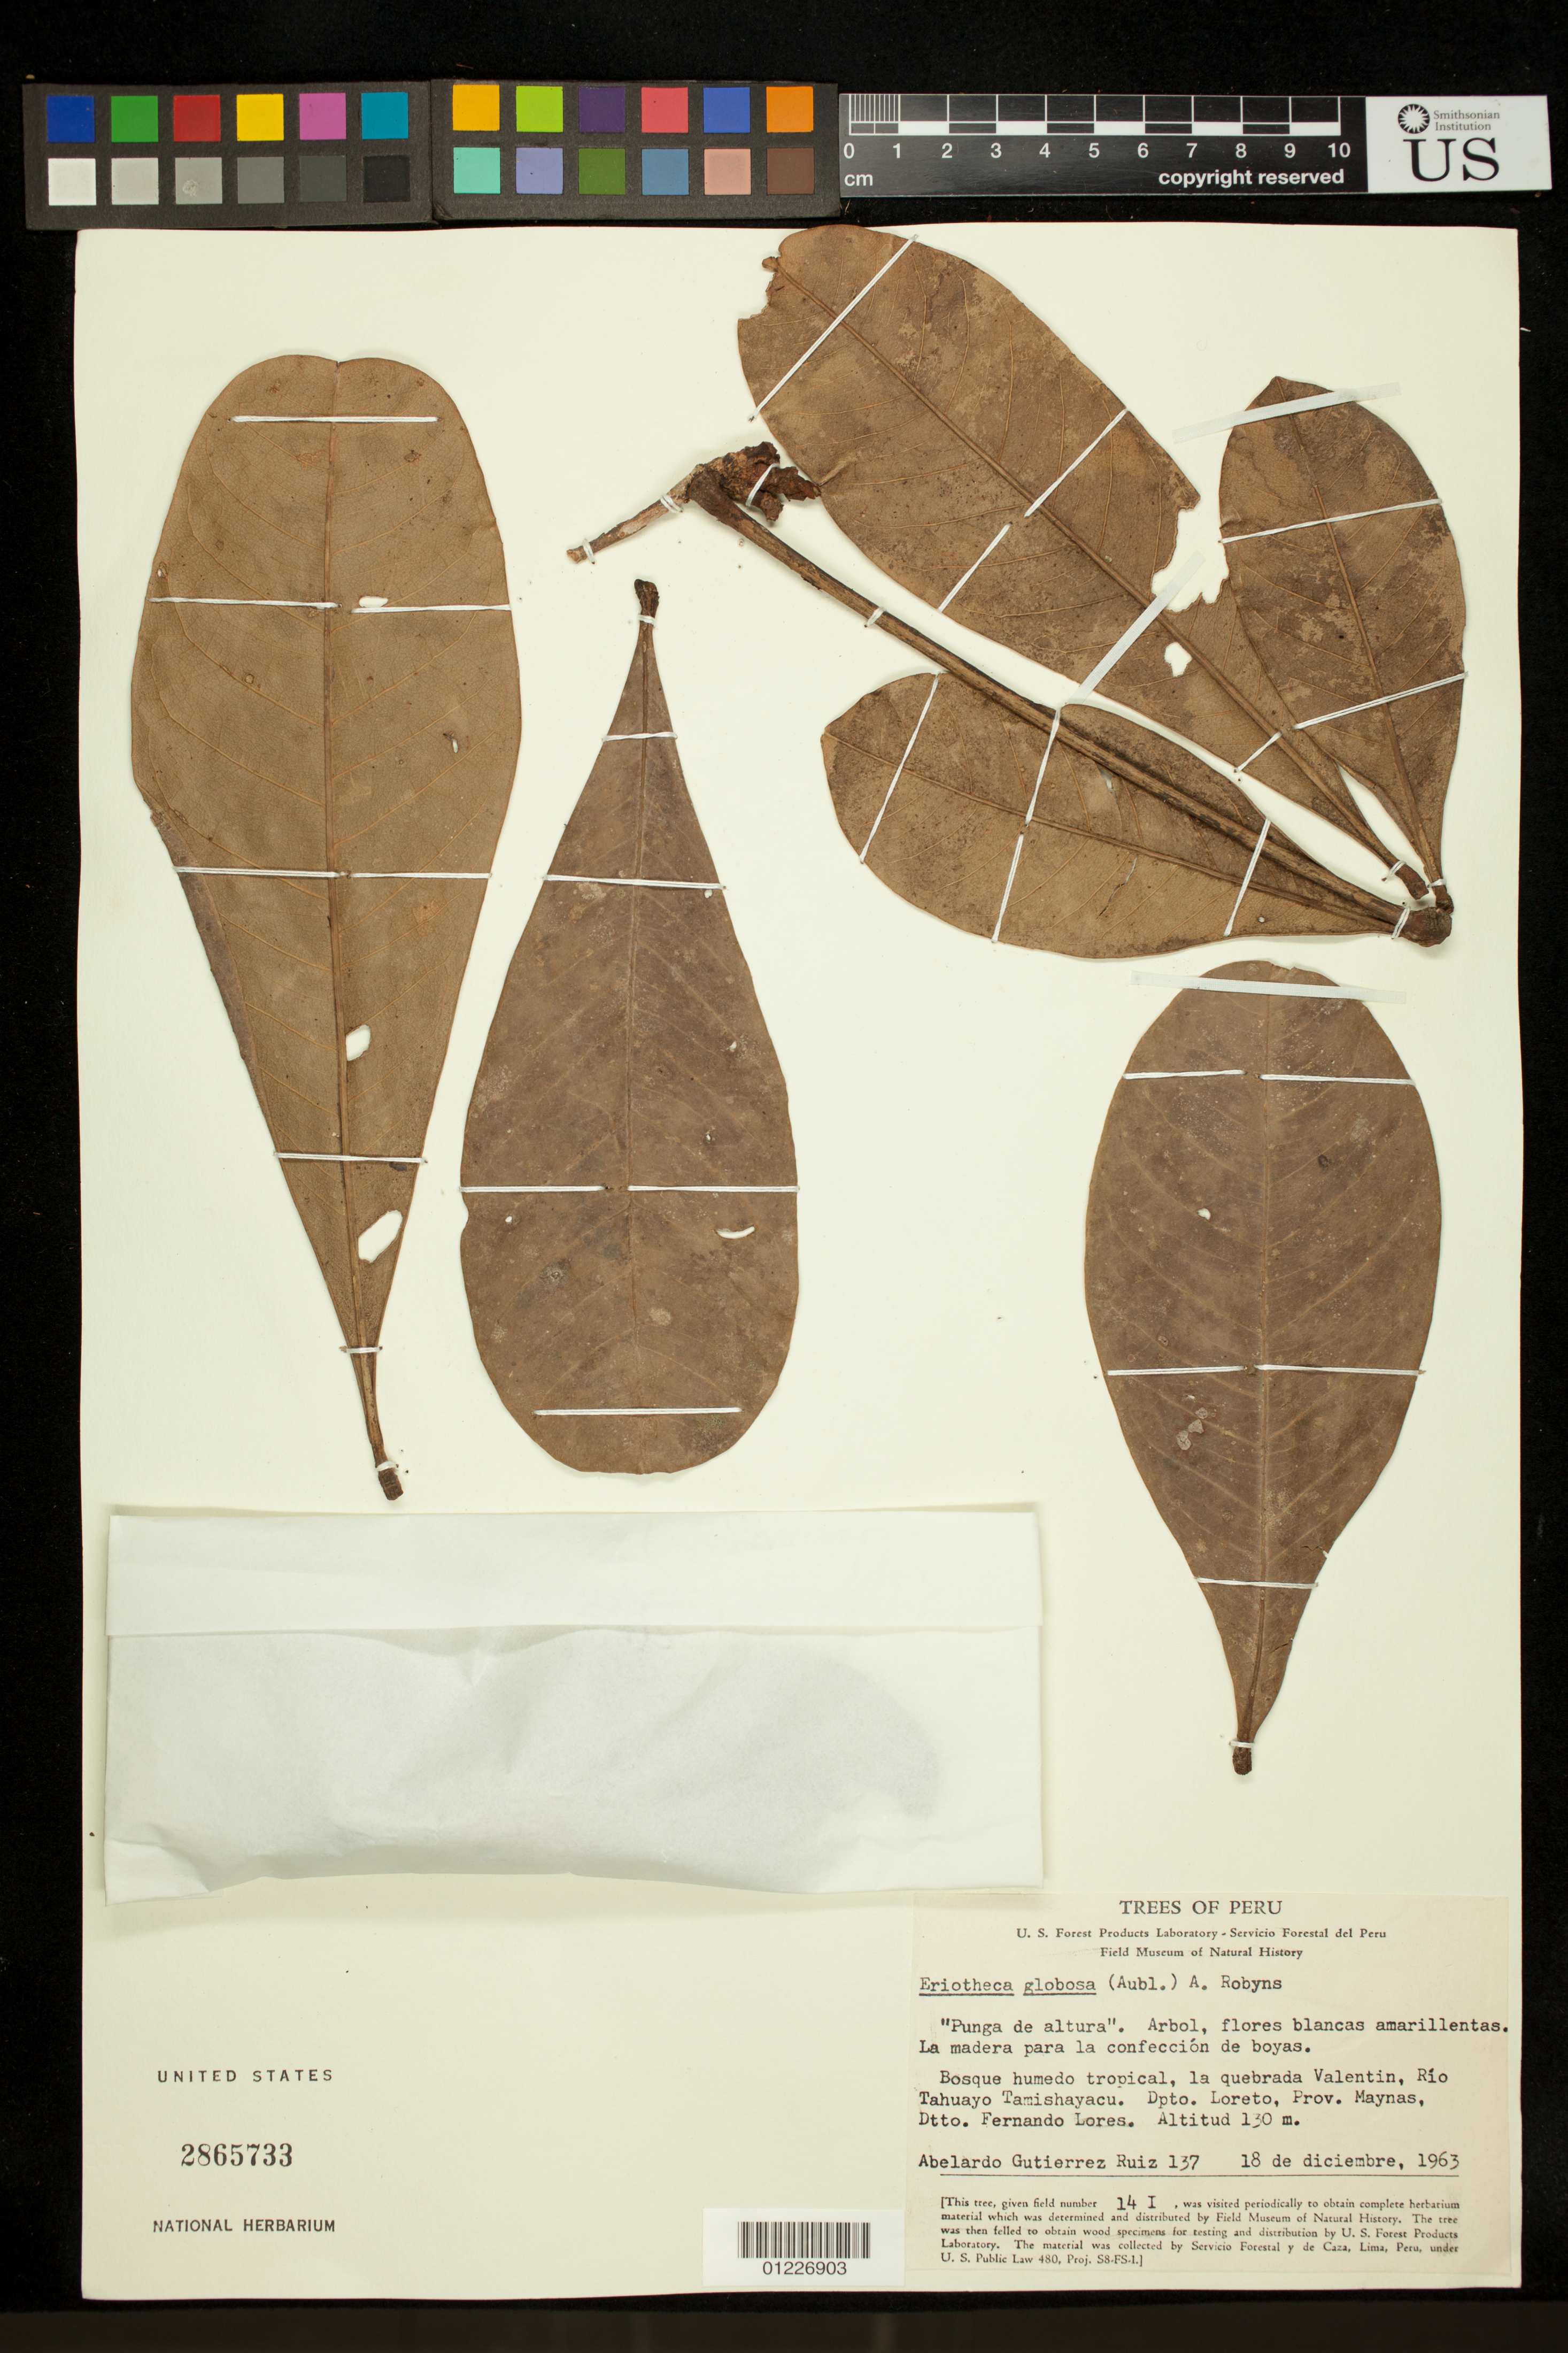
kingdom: Plantae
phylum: Tracheophyta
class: Magnoliopsida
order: Malvales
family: Malvaceae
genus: Pachira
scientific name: Pachira globosa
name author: (Aubl.) V.N. Yoshik. & M.C. Duarte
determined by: Dorr, Laurence J., Curator (BOT), Smithsonian Institution - National Museum of Natural History (UNITED STATES)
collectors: A. Gutiérrez Ruíz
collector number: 137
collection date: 1963-12-18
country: Peru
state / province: Loreto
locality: Rio Tahuayo, Tamishiyacu.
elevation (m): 130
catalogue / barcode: US 2865733